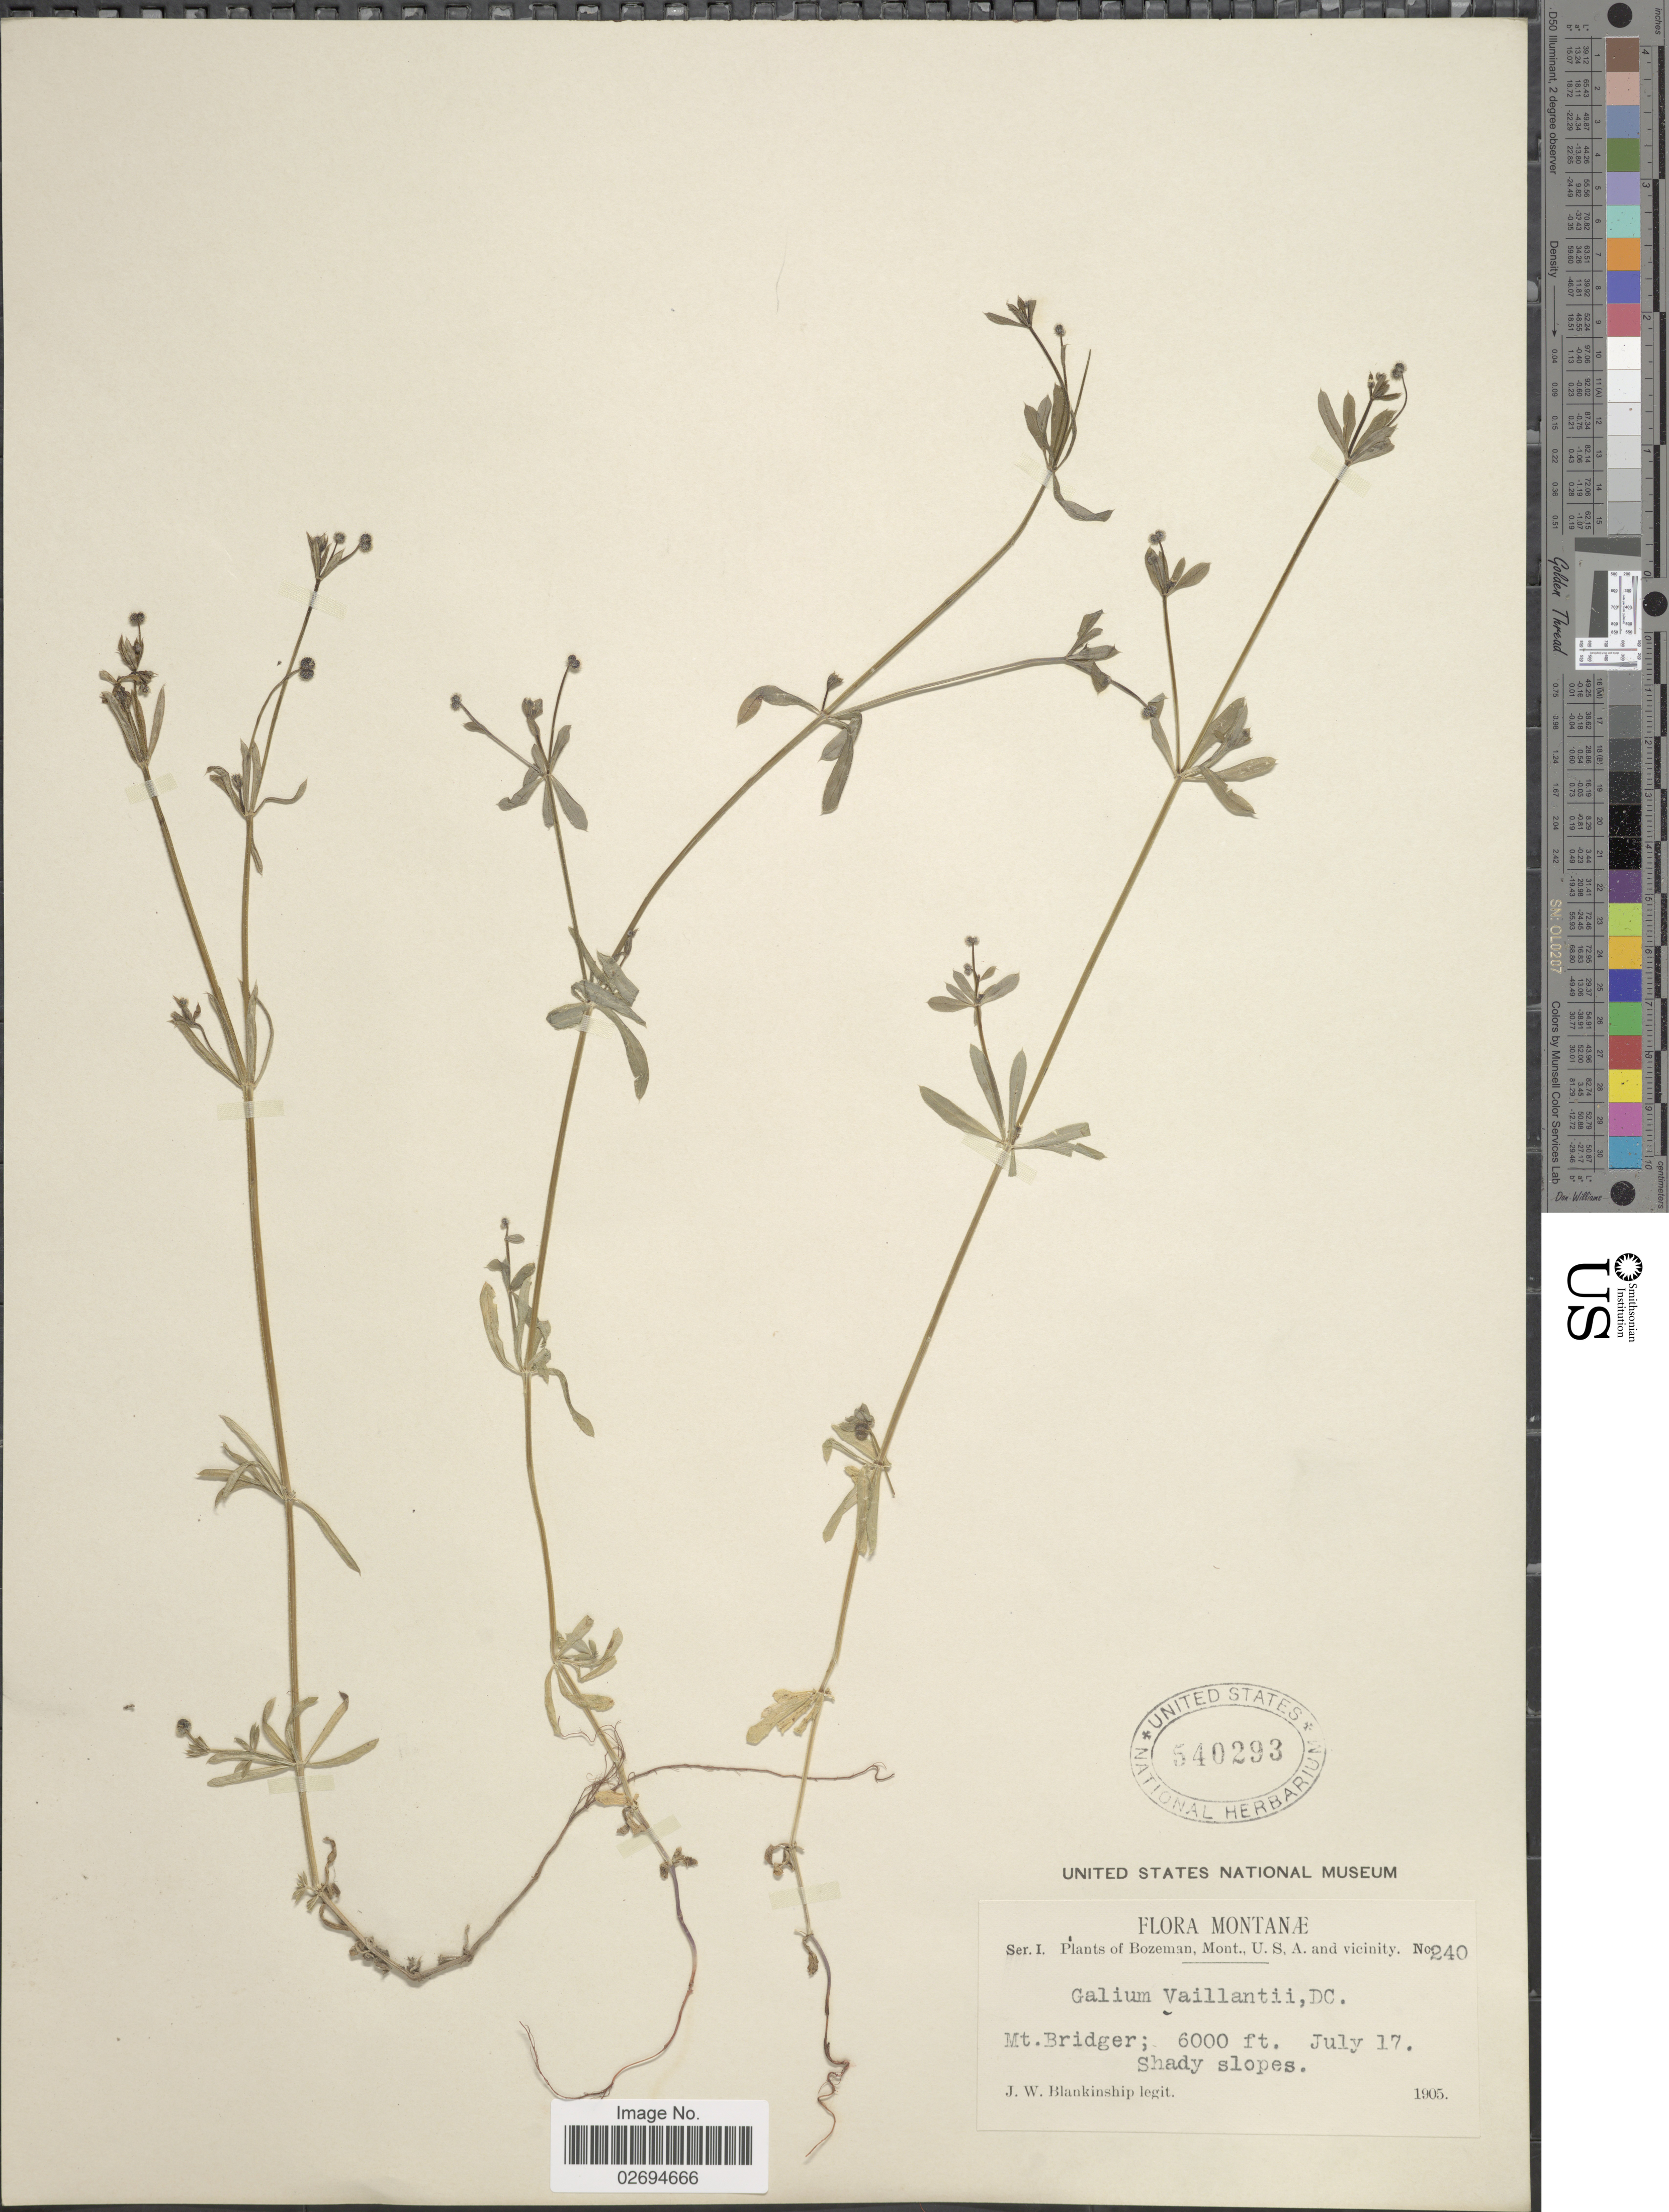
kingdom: Plantae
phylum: Tracheophyta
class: Magnoliopsida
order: Gentianales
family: Rubiaceae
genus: Galium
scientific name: Galium vaillantii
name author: DC.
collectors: J. W. Blankinship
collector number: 240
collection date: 1905-07-17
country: United States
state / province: Montana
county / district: Gallatin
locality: Bozeman, and vicinity, Mt. Bridger; Shady slopes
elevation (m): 1829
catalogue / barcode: US 540293